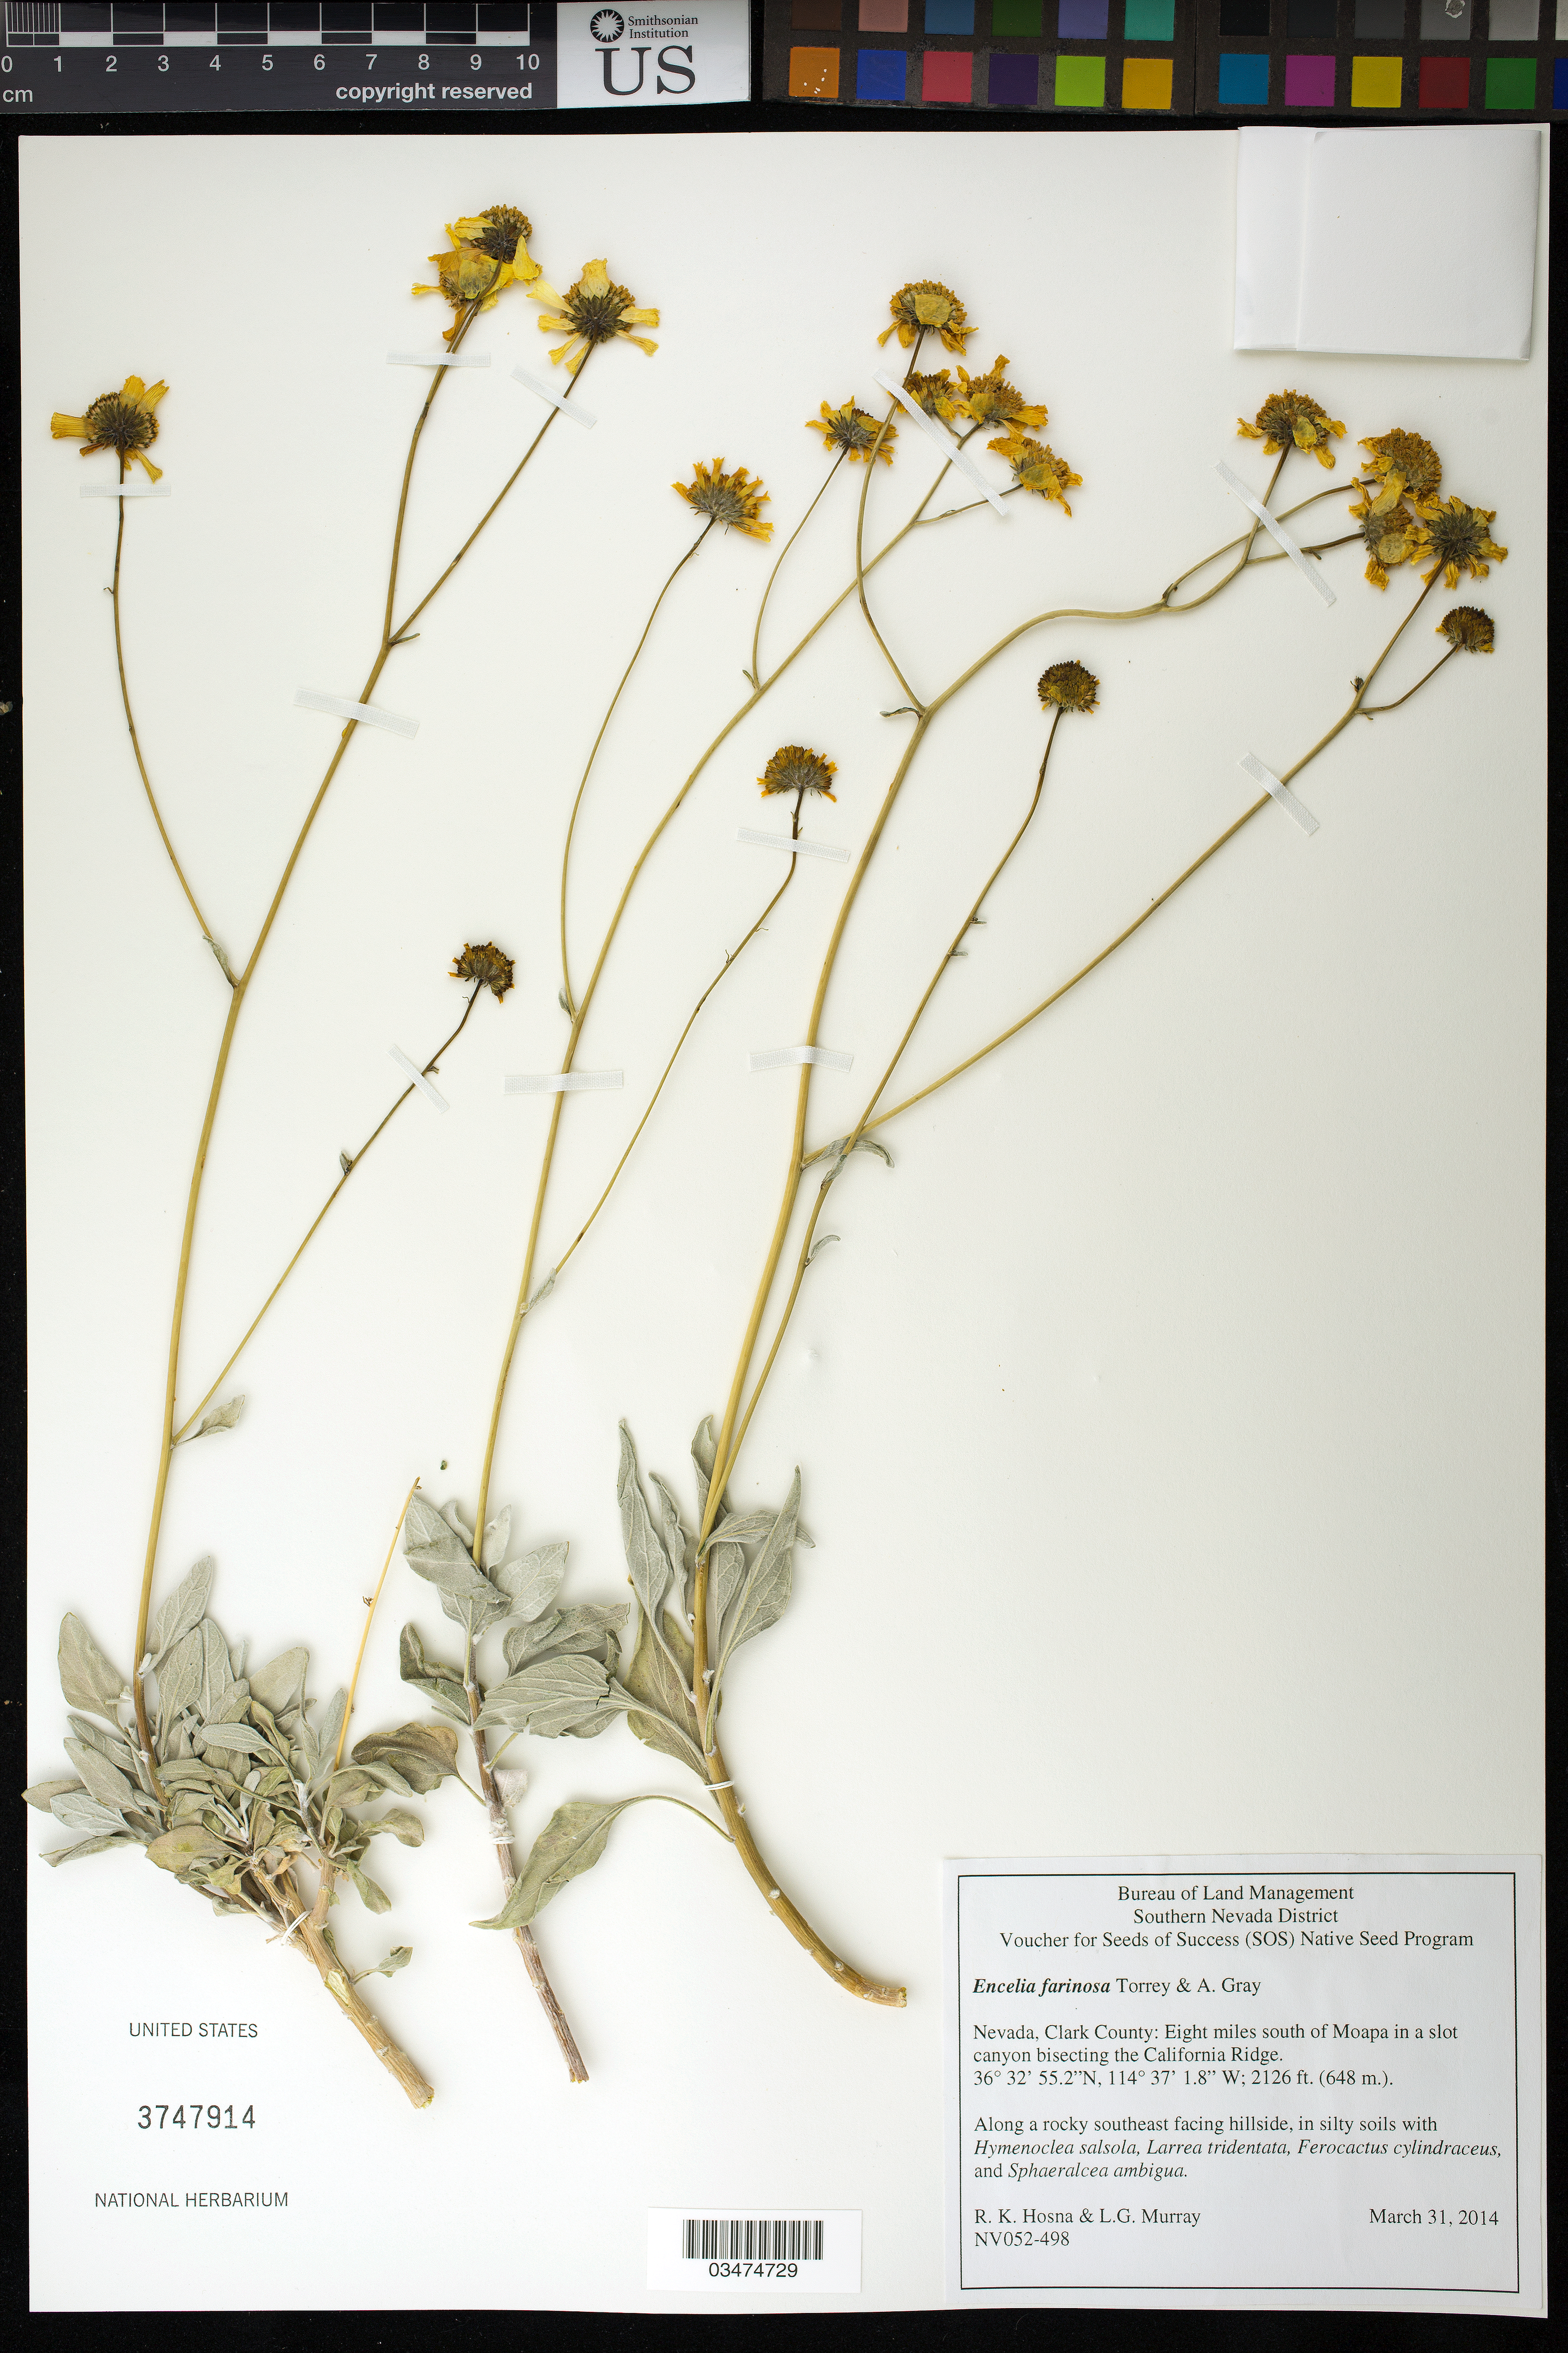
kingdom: Plantae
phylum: Tracheophyta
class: Magnoliopsida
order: Asterales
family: Asteraceae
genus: Encelia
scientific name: Encelia farinosa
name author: A. Gray ex Torr. in Emory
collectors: R. Hosna, L. Murray & B. Billing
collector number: NV052-498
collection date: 2014-03-31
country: United States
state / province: Nevada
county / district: Clark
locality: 8 mi. S of Moapa, Canyon bisecting the California Ridge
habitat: Rocky hillside, silty soils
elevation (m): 648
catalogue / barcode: US 3747914